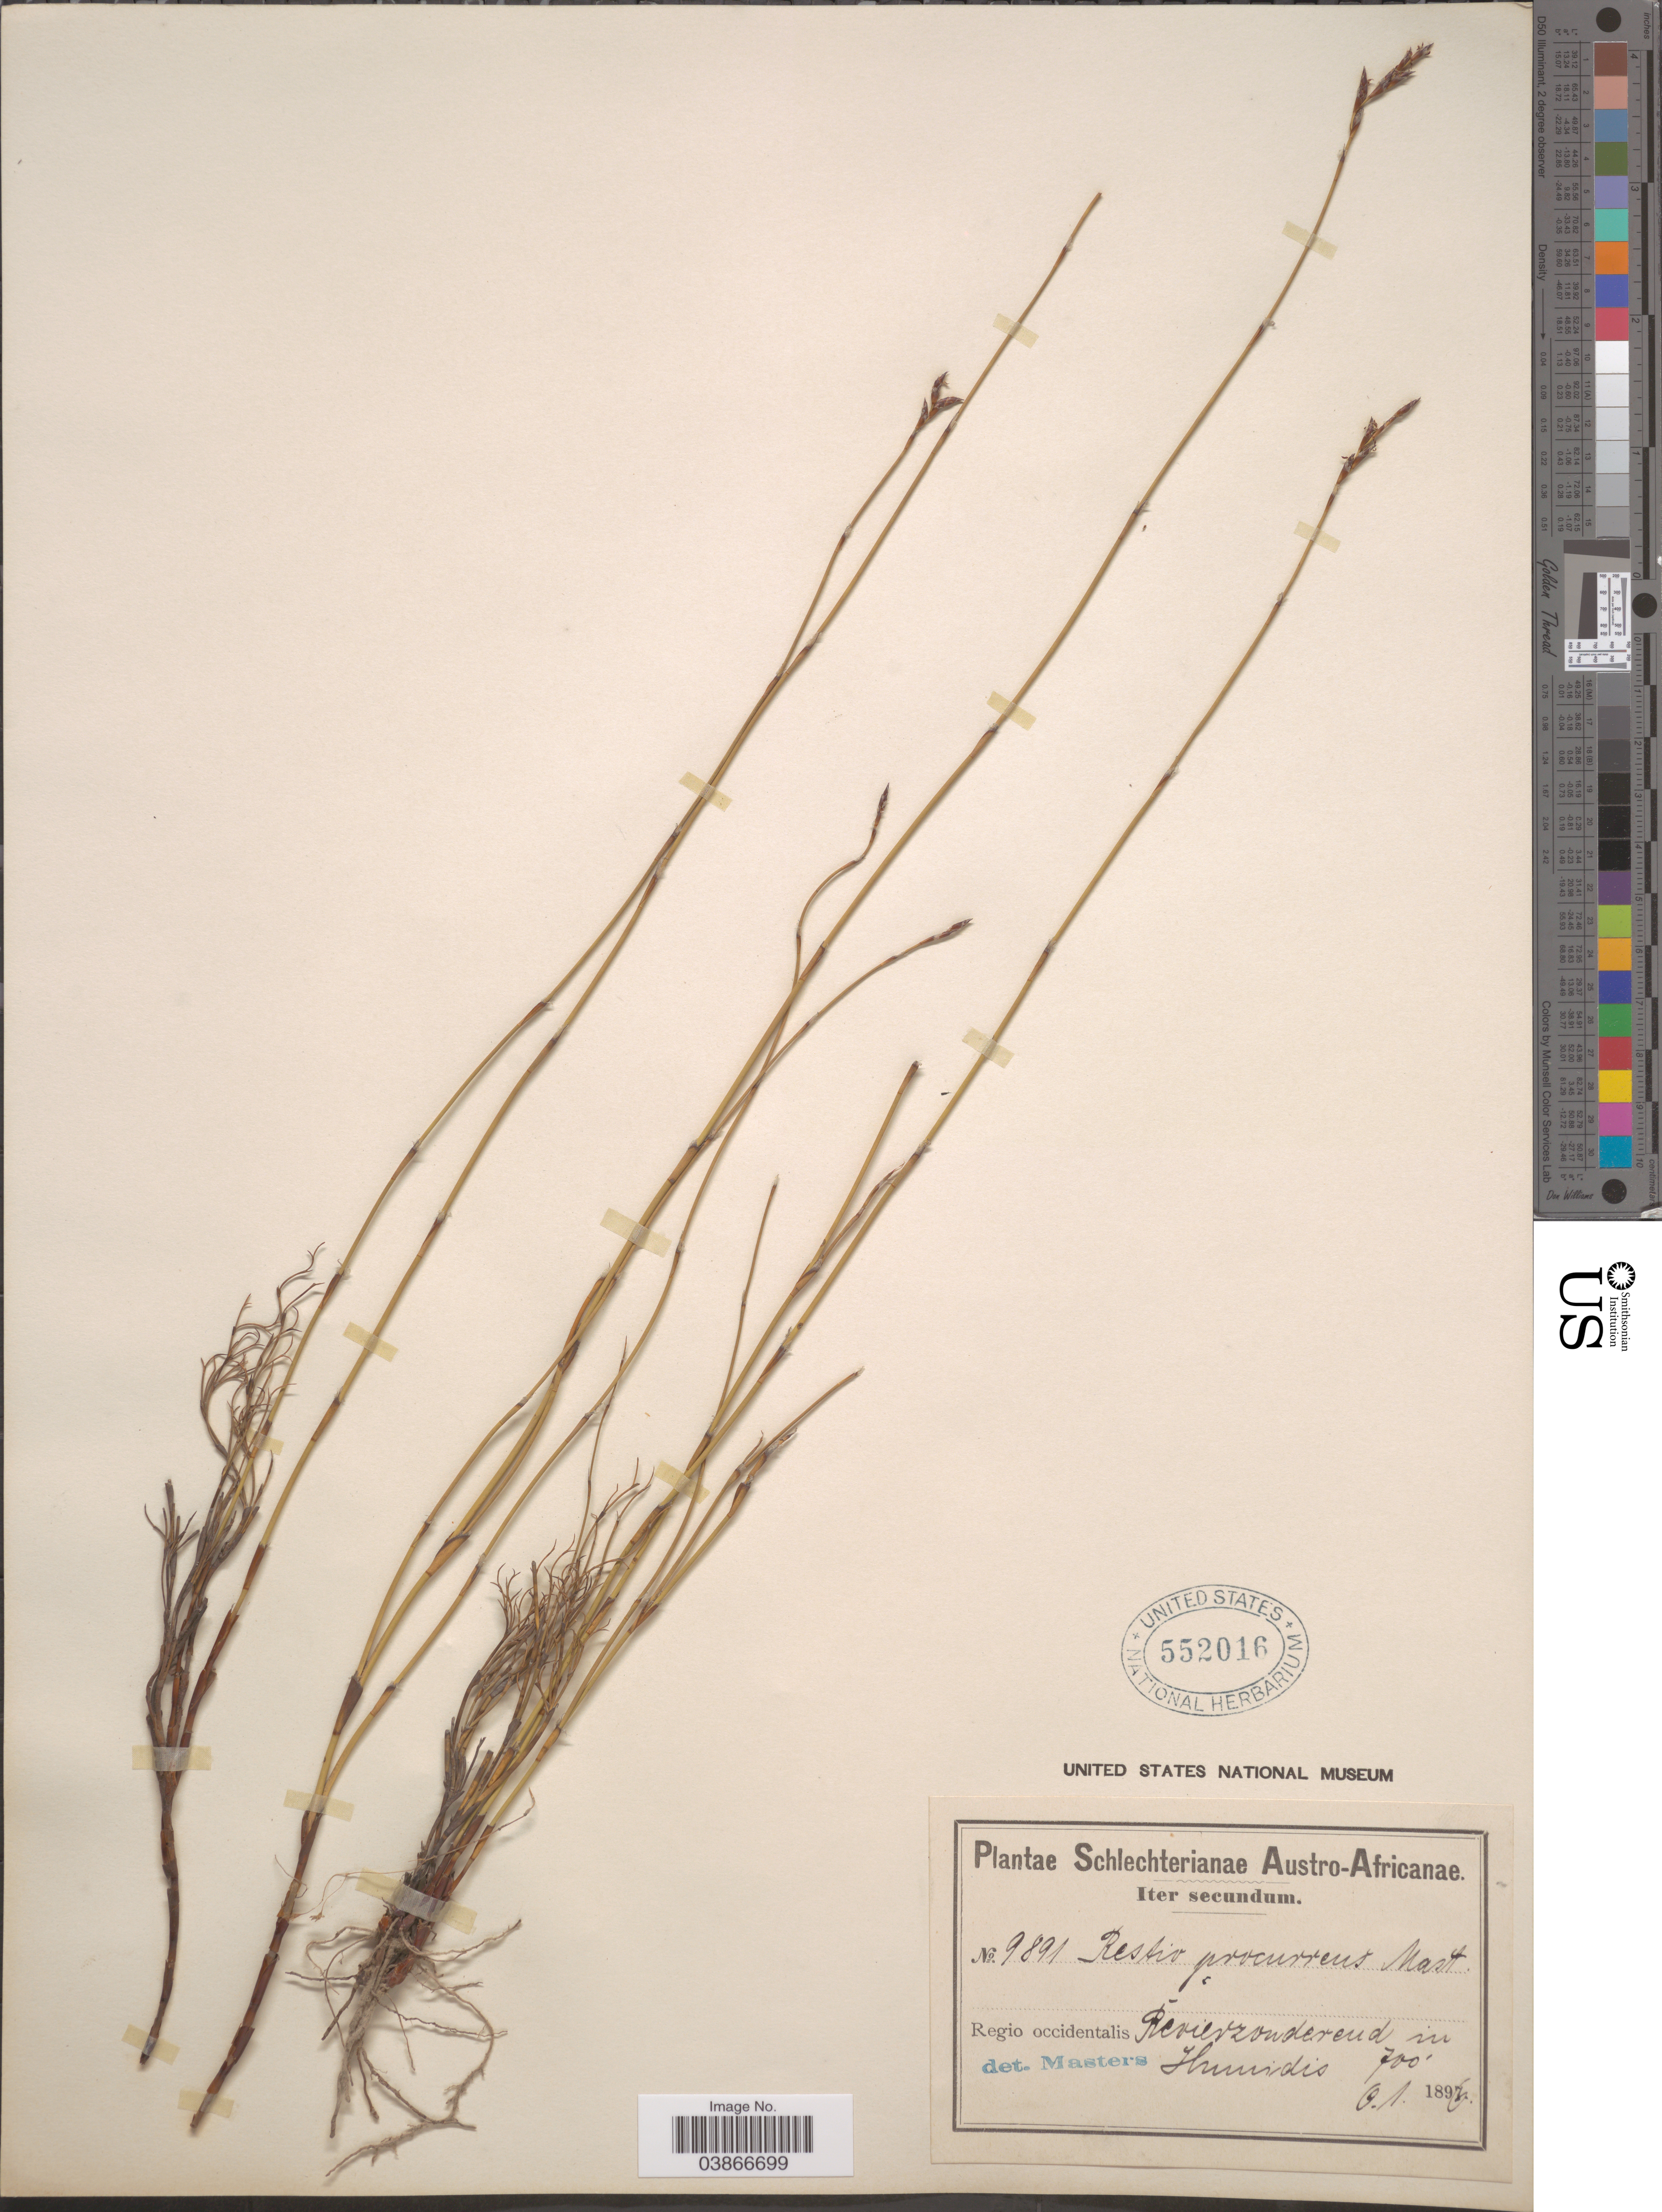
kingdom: Plantae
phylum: Tracheophyta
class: Liliopsida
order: Poales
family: Restionaceae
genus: Restio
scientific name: Restio procurrens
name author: Mast.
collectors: Schlechter, --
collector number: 9891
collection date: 1896-01-06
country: South Africa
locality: Austro-Africanæ. Regio occidentalis Riviersonderend in Humidis.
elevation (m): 213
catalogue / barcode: US 552016